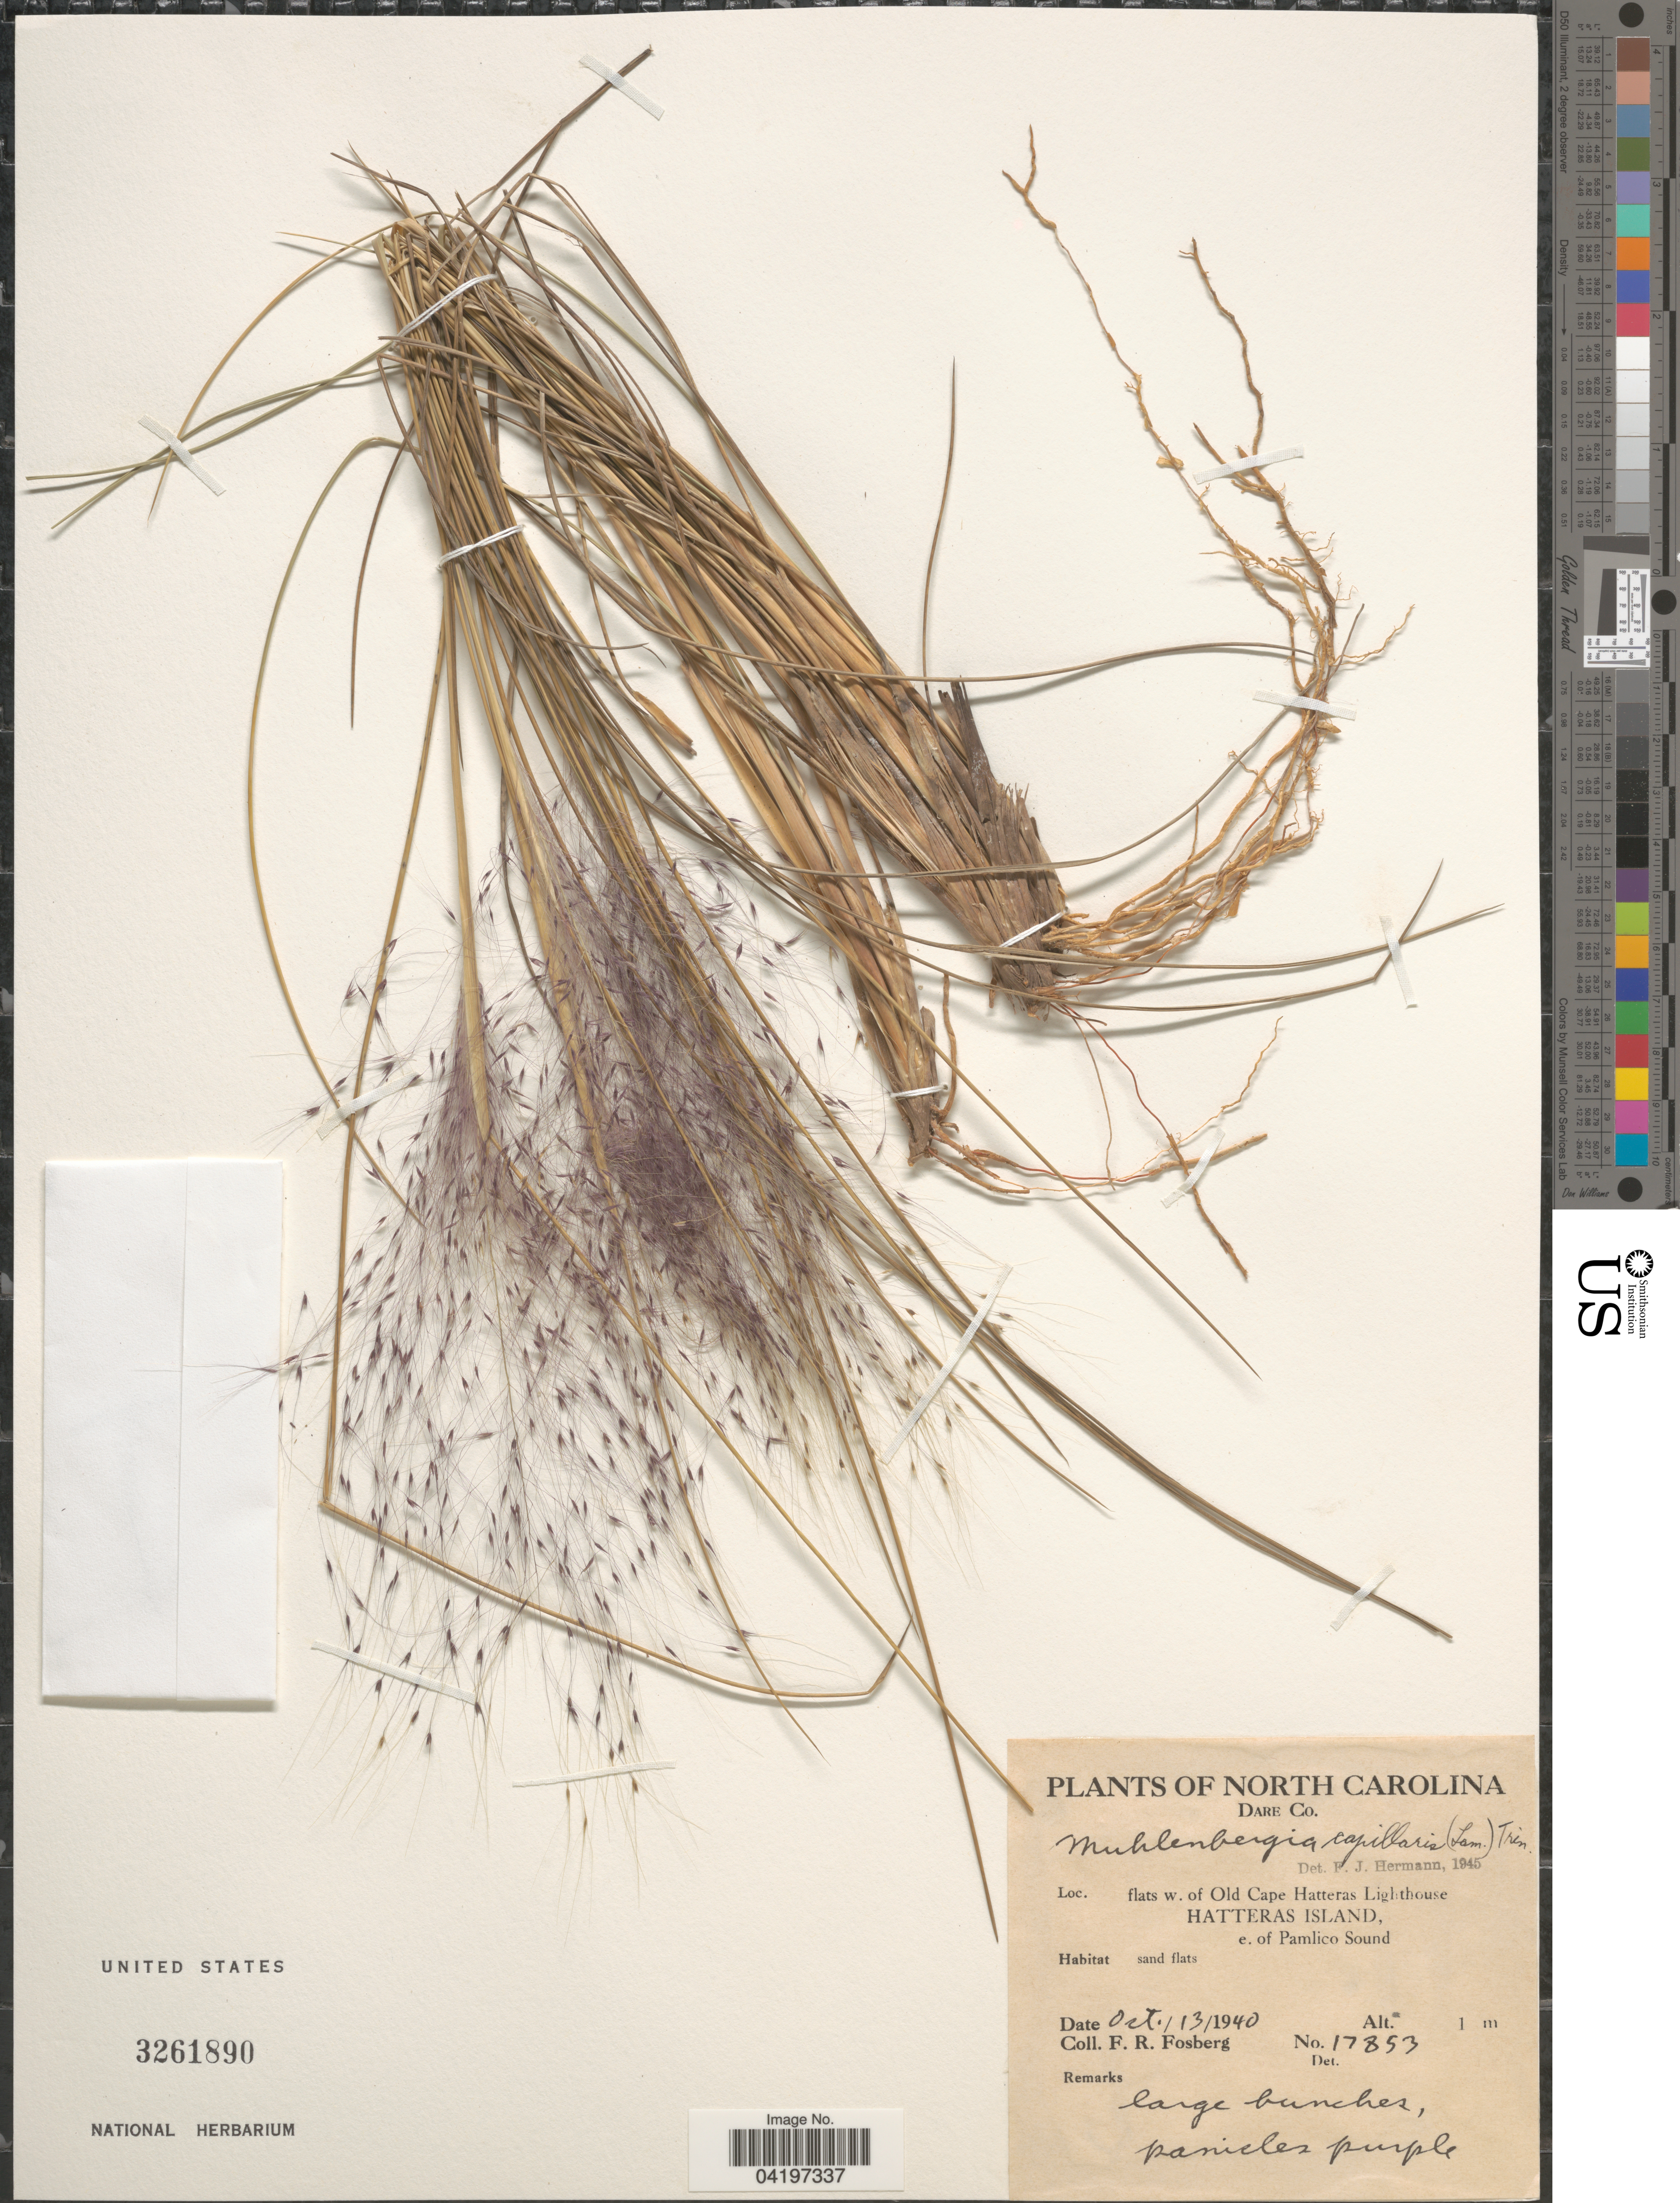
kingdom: Plantae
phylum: Tracheophyta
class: Liliopsida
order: Poales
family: Poaceae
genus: Muhlenbergia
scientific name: Muhlenbergia sericea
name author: (Michx.) P.M. Peterson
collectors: F. R. Fosberg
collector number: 17853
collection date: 1940-10-13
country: United States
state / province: North Carolina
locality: Dare co. Flats w. of Old Cape Hatteras Lighthouse Hatteras Island, e. of Pamlico Sound.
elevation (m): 1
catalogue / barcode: US 3261890